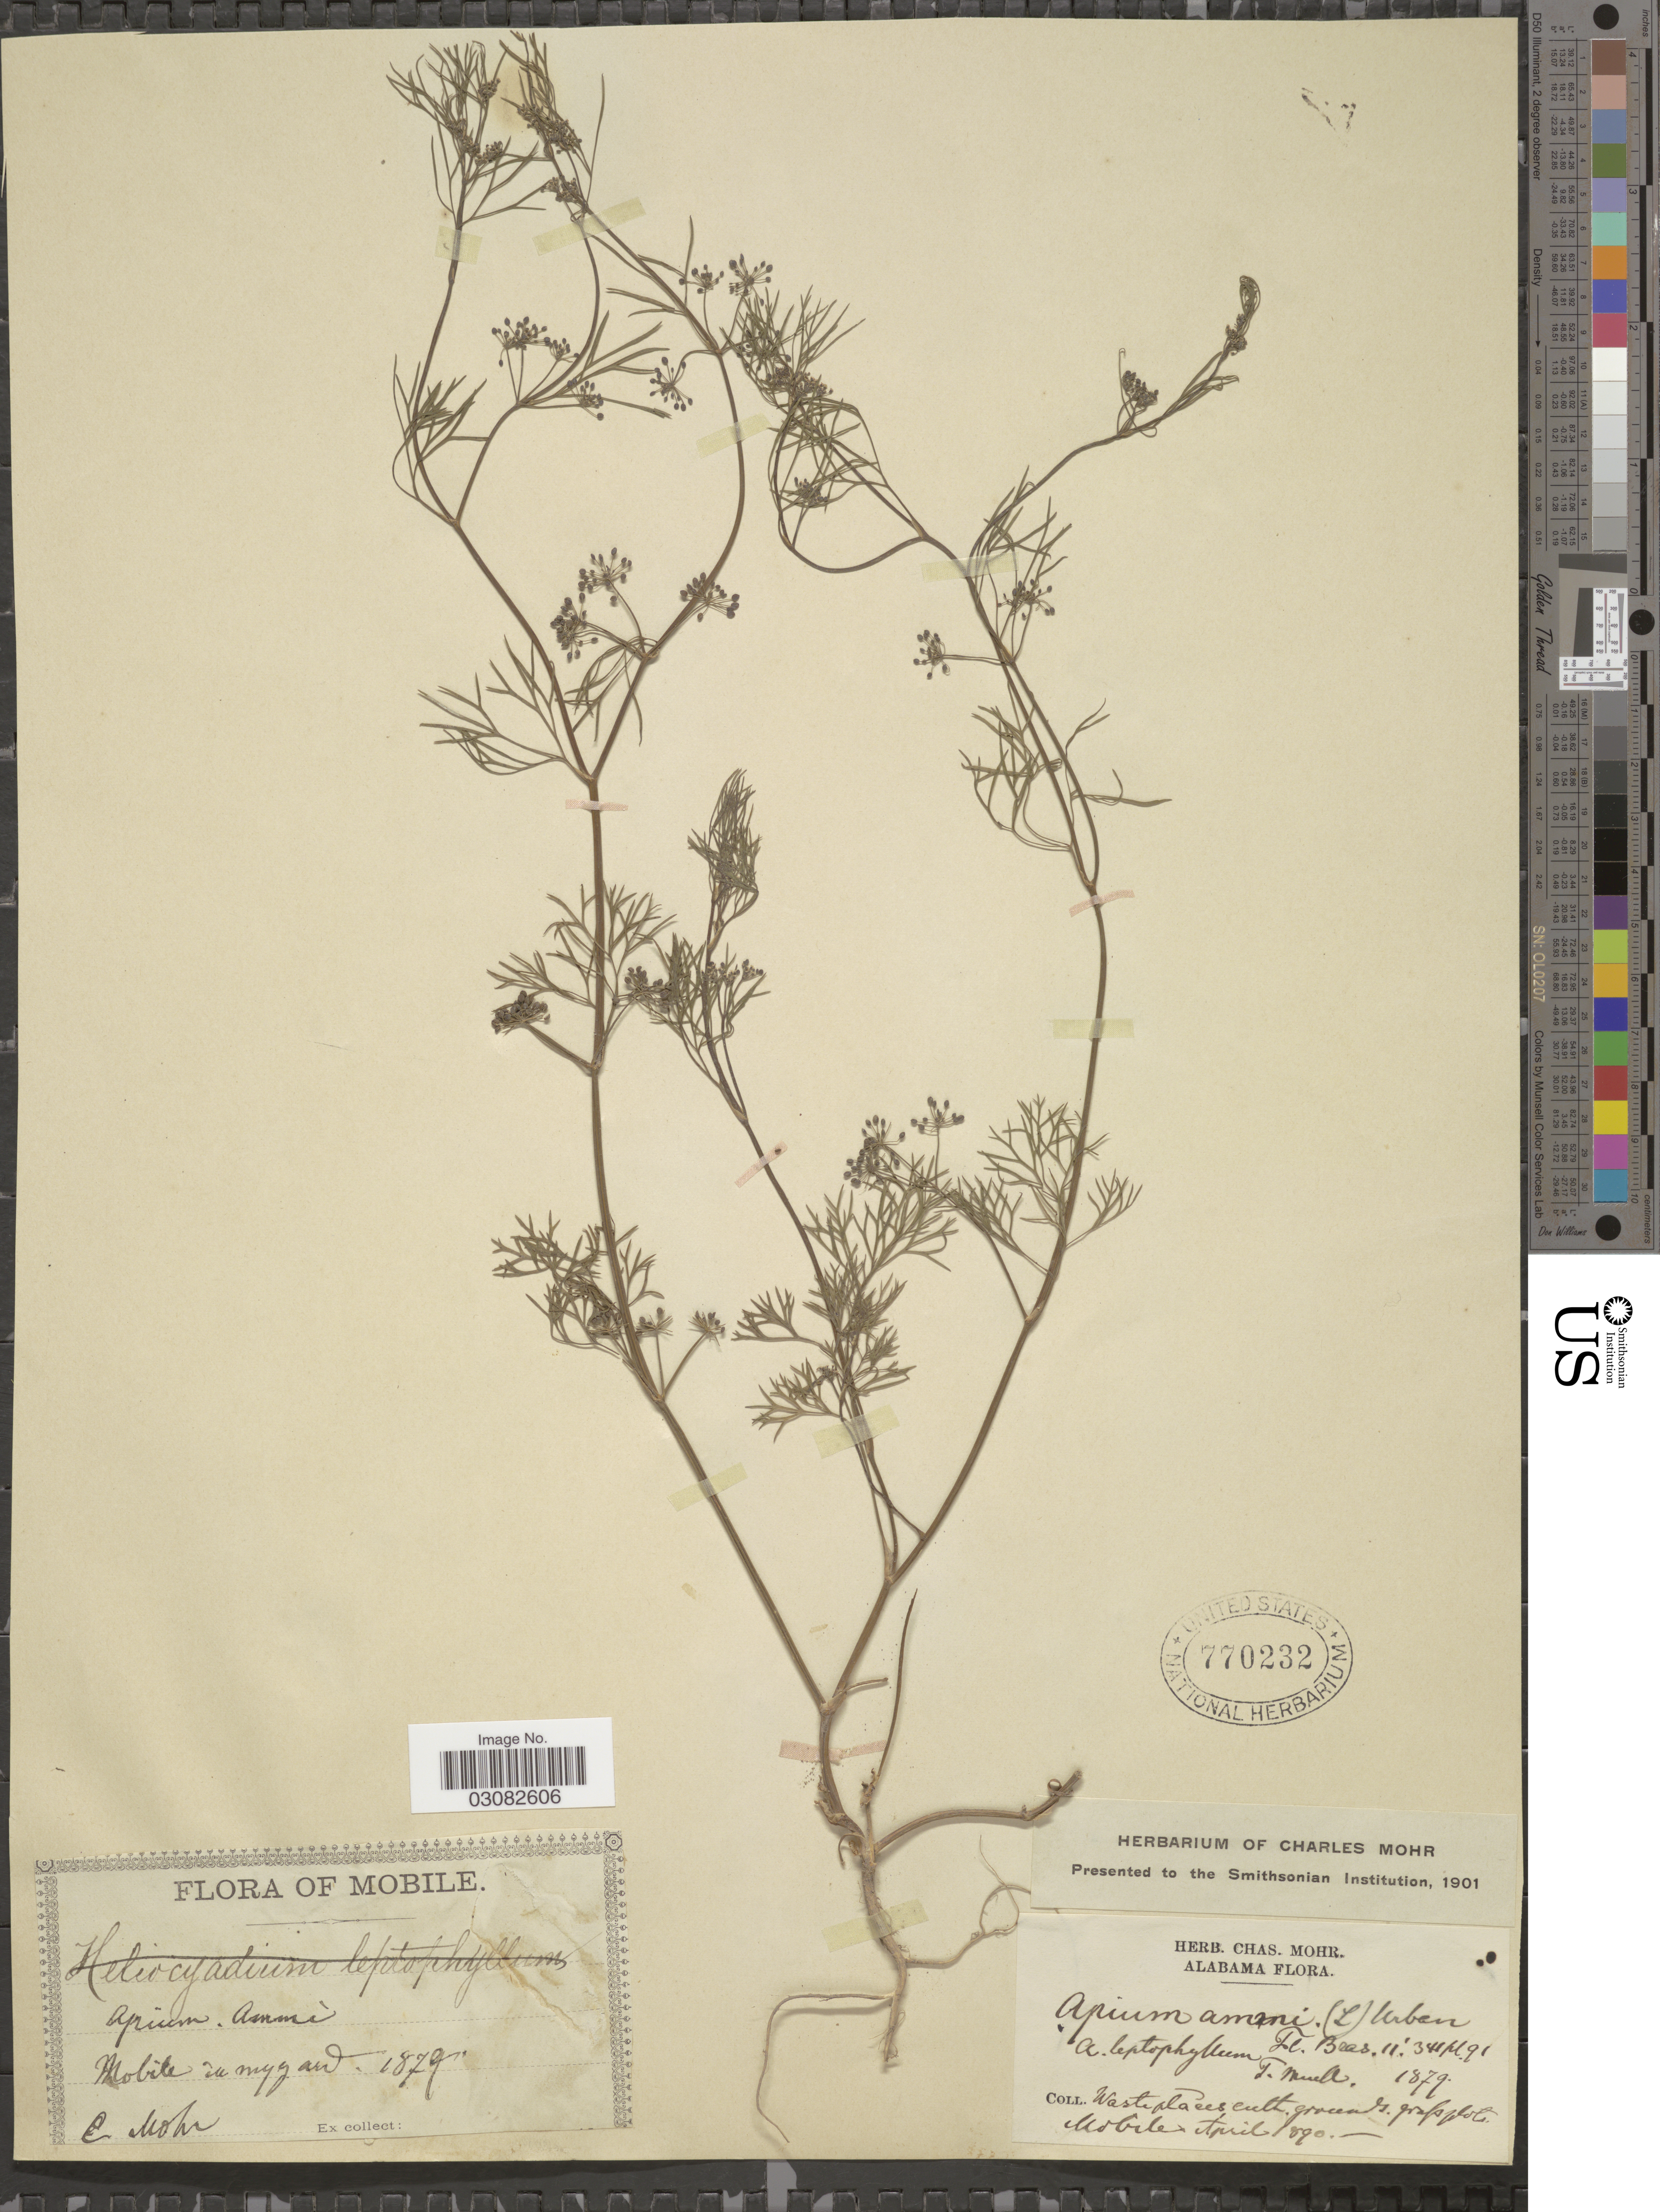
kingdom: Plantae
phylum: Tracheophyta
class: Magnoliopsida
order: Apiales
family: Apiaceae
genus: Apium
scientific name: Apium ammi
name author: (Jacq.) Urb.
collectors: Mohr, C. T. (herbarium)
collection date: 1890-04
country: United States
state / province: Alabama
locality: Mobile.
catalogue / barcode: US 770232